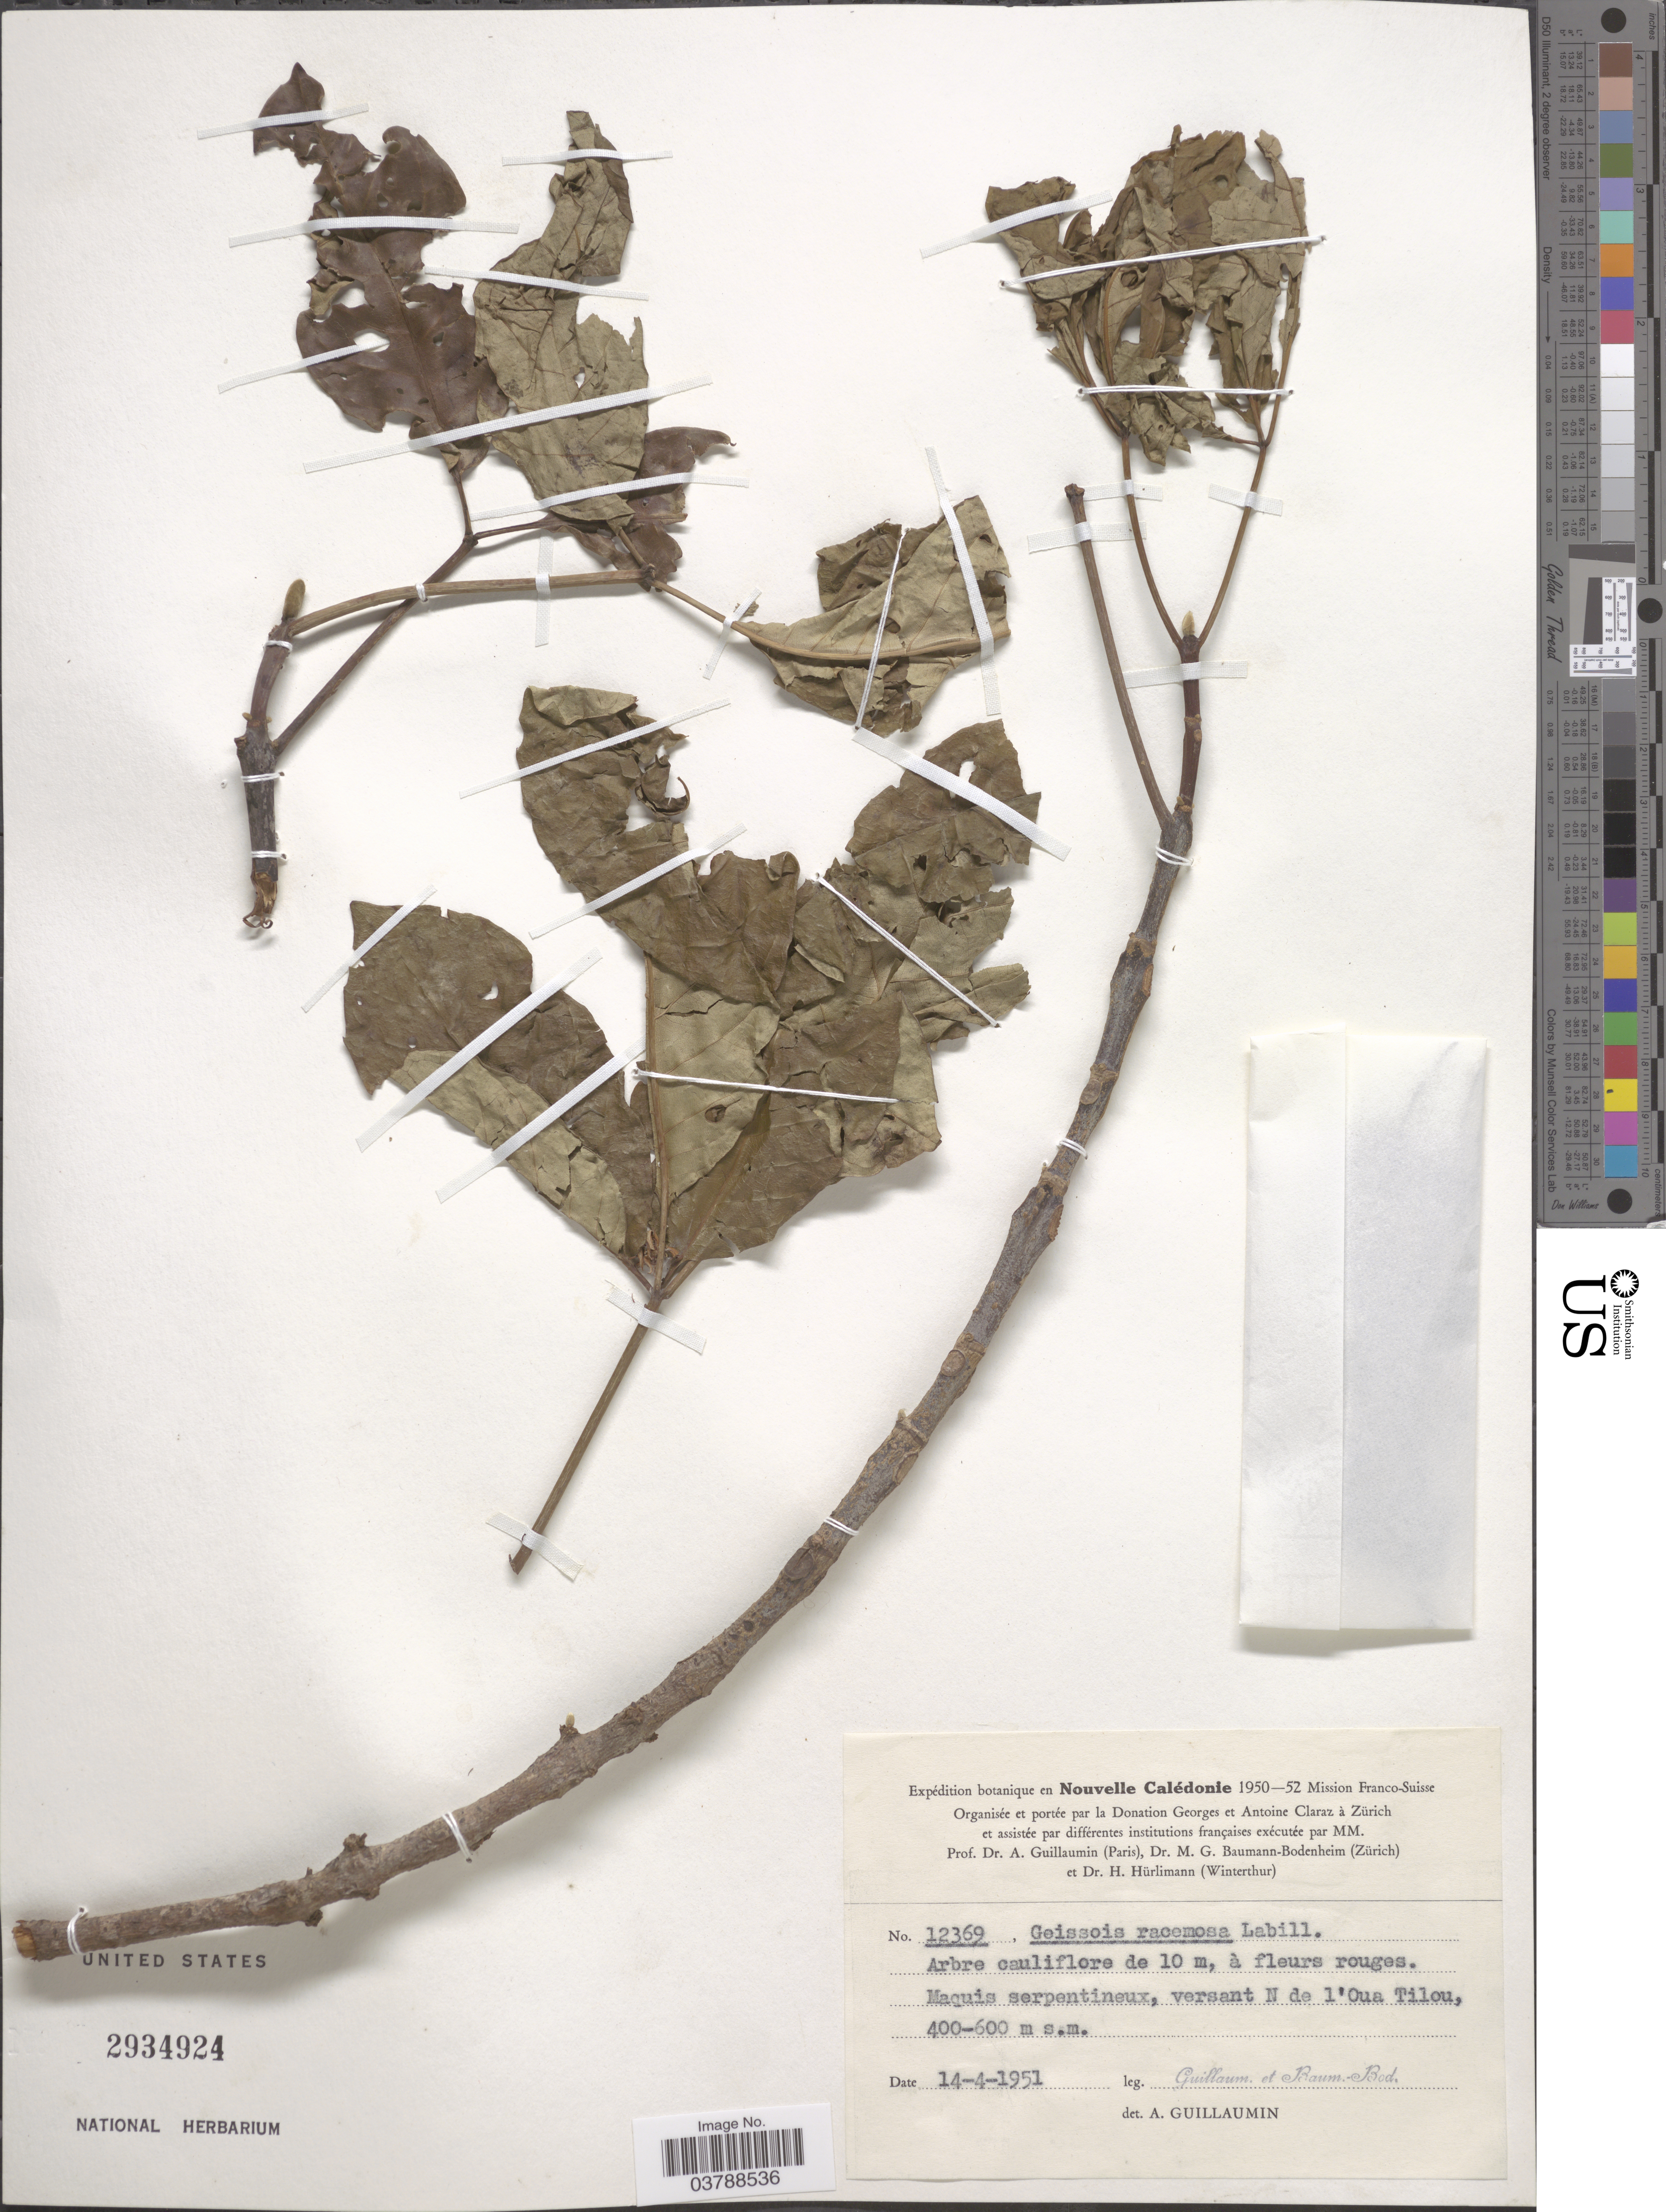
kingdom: Plantae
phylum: Tracheophyta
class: Magnoliopsida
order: Oxalidales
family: Cunoniaceae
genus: Geissois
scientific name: Geissois racemosa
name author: Labill.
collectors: A. Guillaumin & M. G. Baumann-Bodenheim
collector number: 12369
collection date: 1951-04-14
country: New Caledonia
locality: Nouvelle Calédonie. Maquis serpentineux, versant N de l'Oua Tilou.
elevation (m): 400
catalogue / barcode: US 2934924